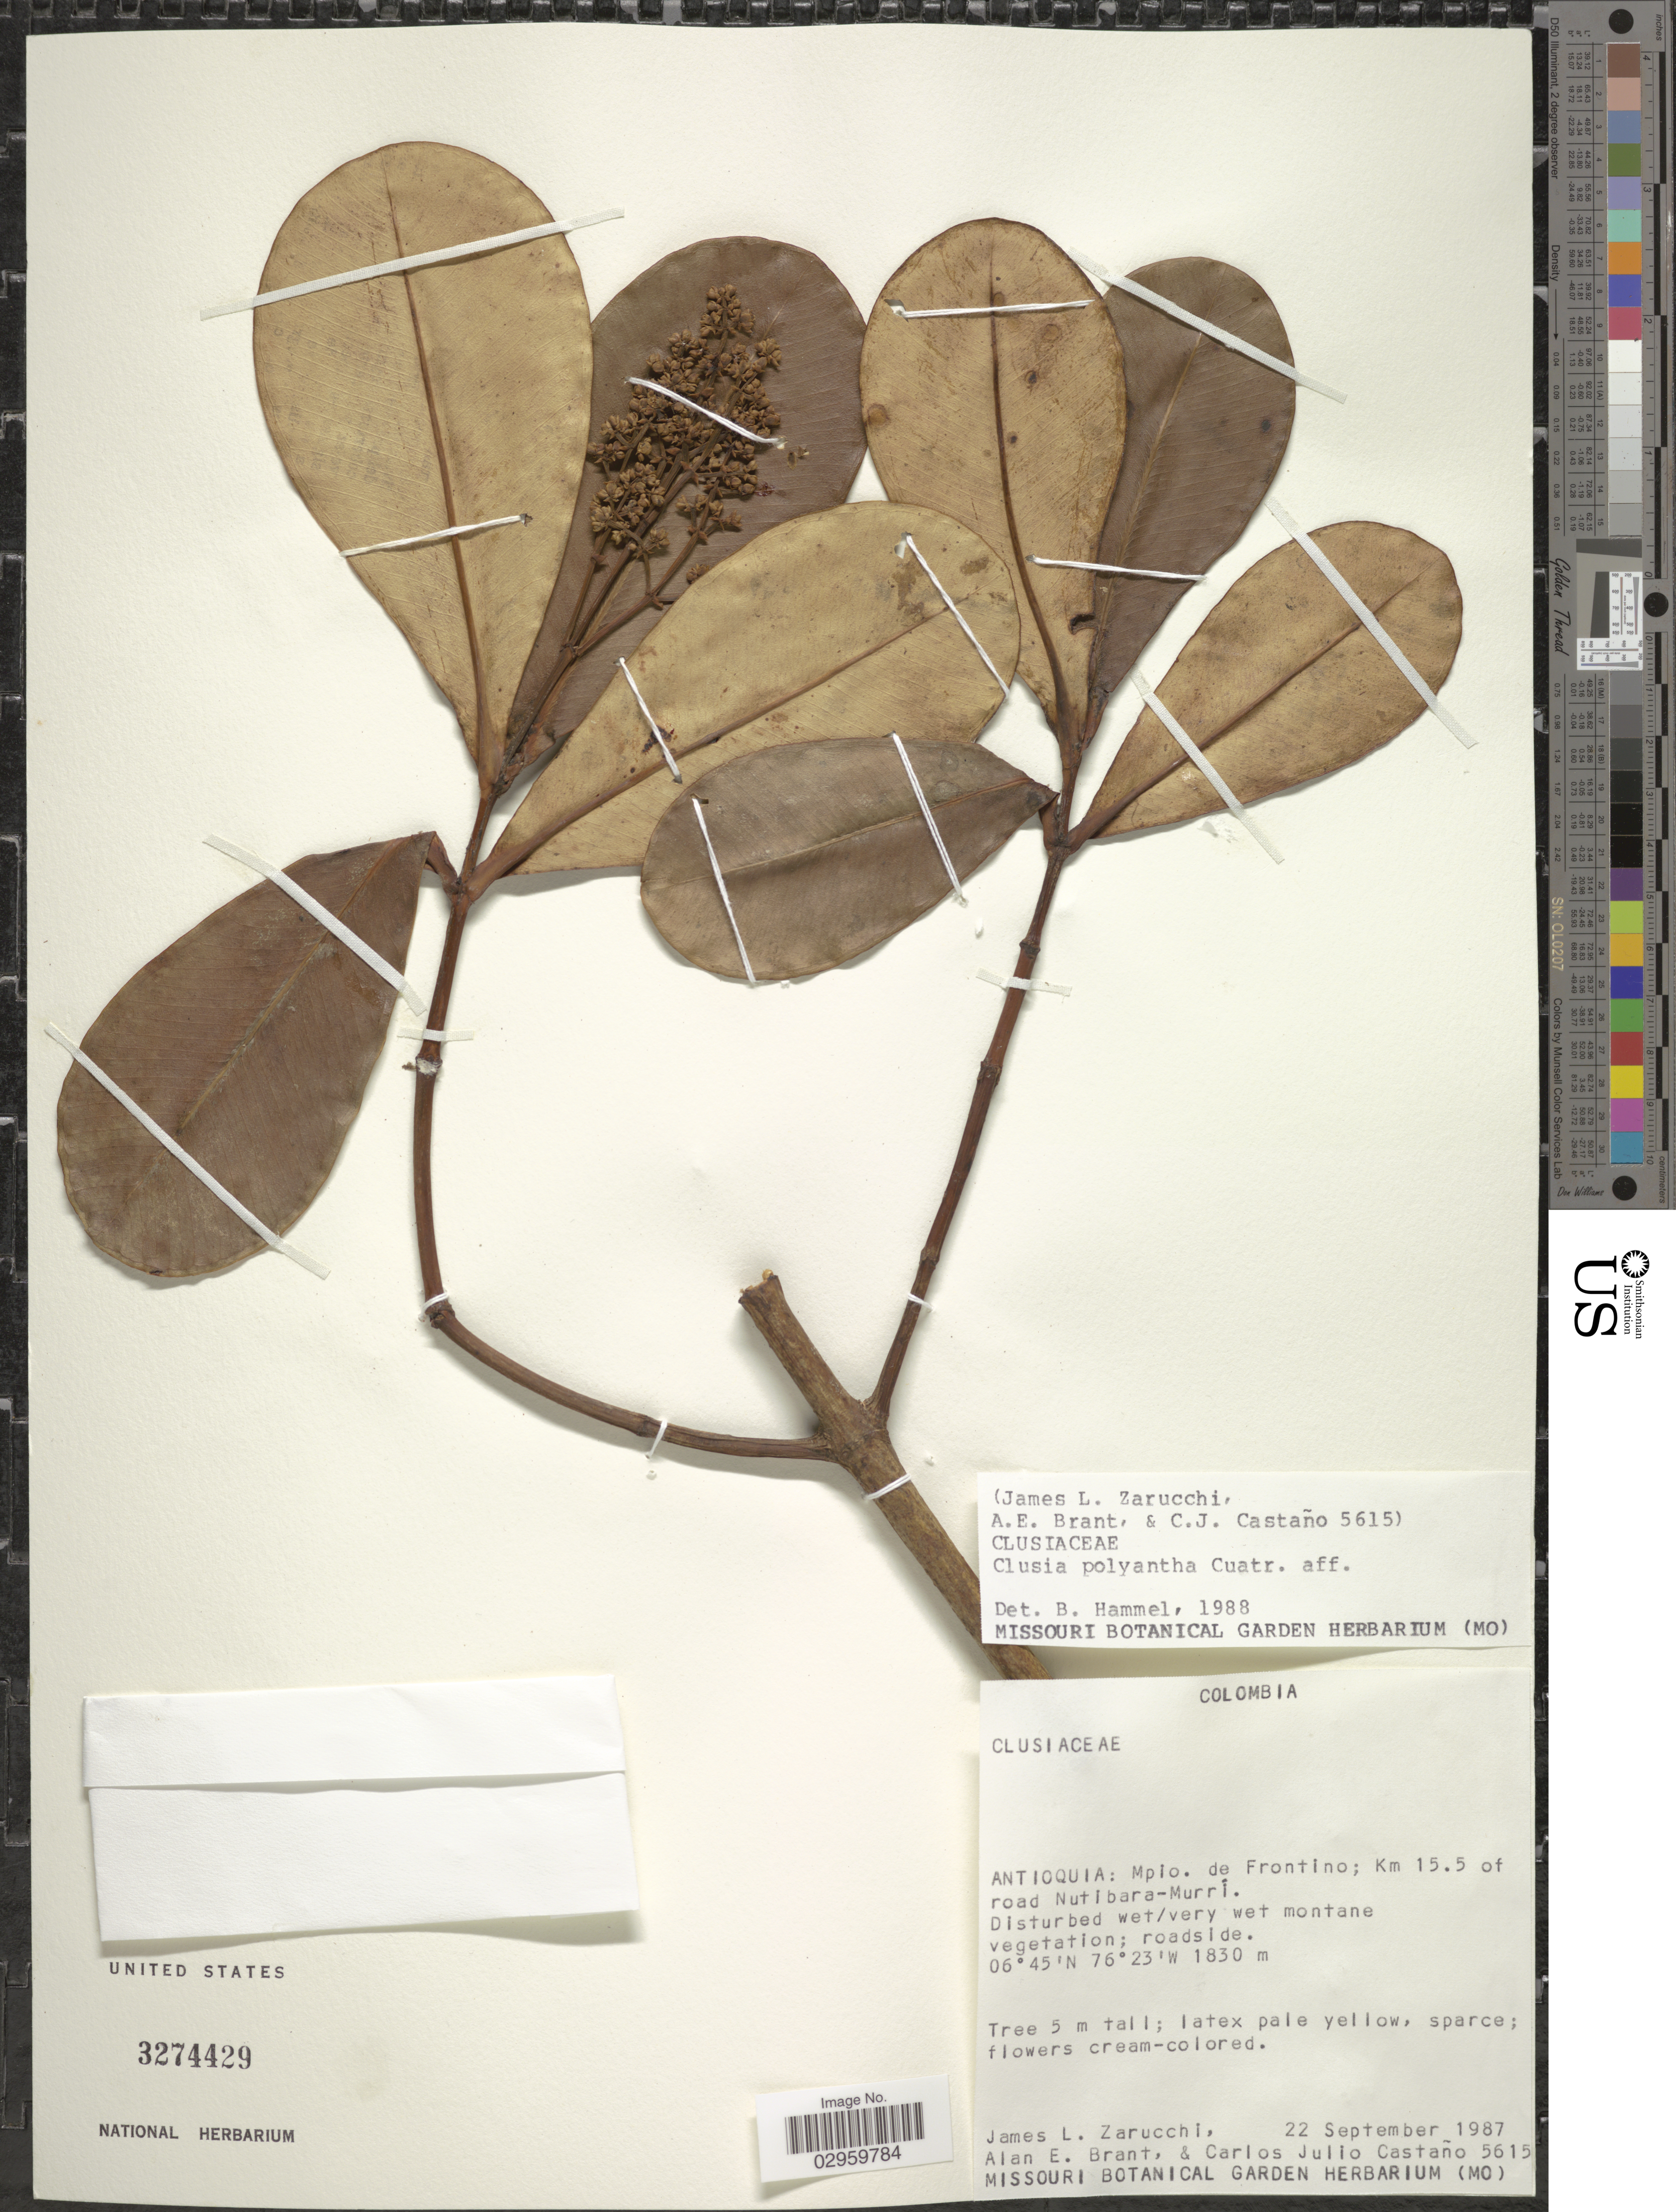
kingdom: Plantae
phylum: Tracheophyta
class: Magnoliopsida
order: Malpighiales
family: Clusiaceae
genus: Clusia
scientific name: Clusia polyantha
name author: Cuatrec.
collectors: J. L. Zarucchi, A. Brant & C. Castaño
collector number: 5615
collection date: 1987-09-22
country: Colombia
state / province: Antioquia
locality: Mpio. de Frontino; Km 15.5 of road Nutibara-Murrí.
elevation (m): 1830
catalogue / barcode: US 3274429